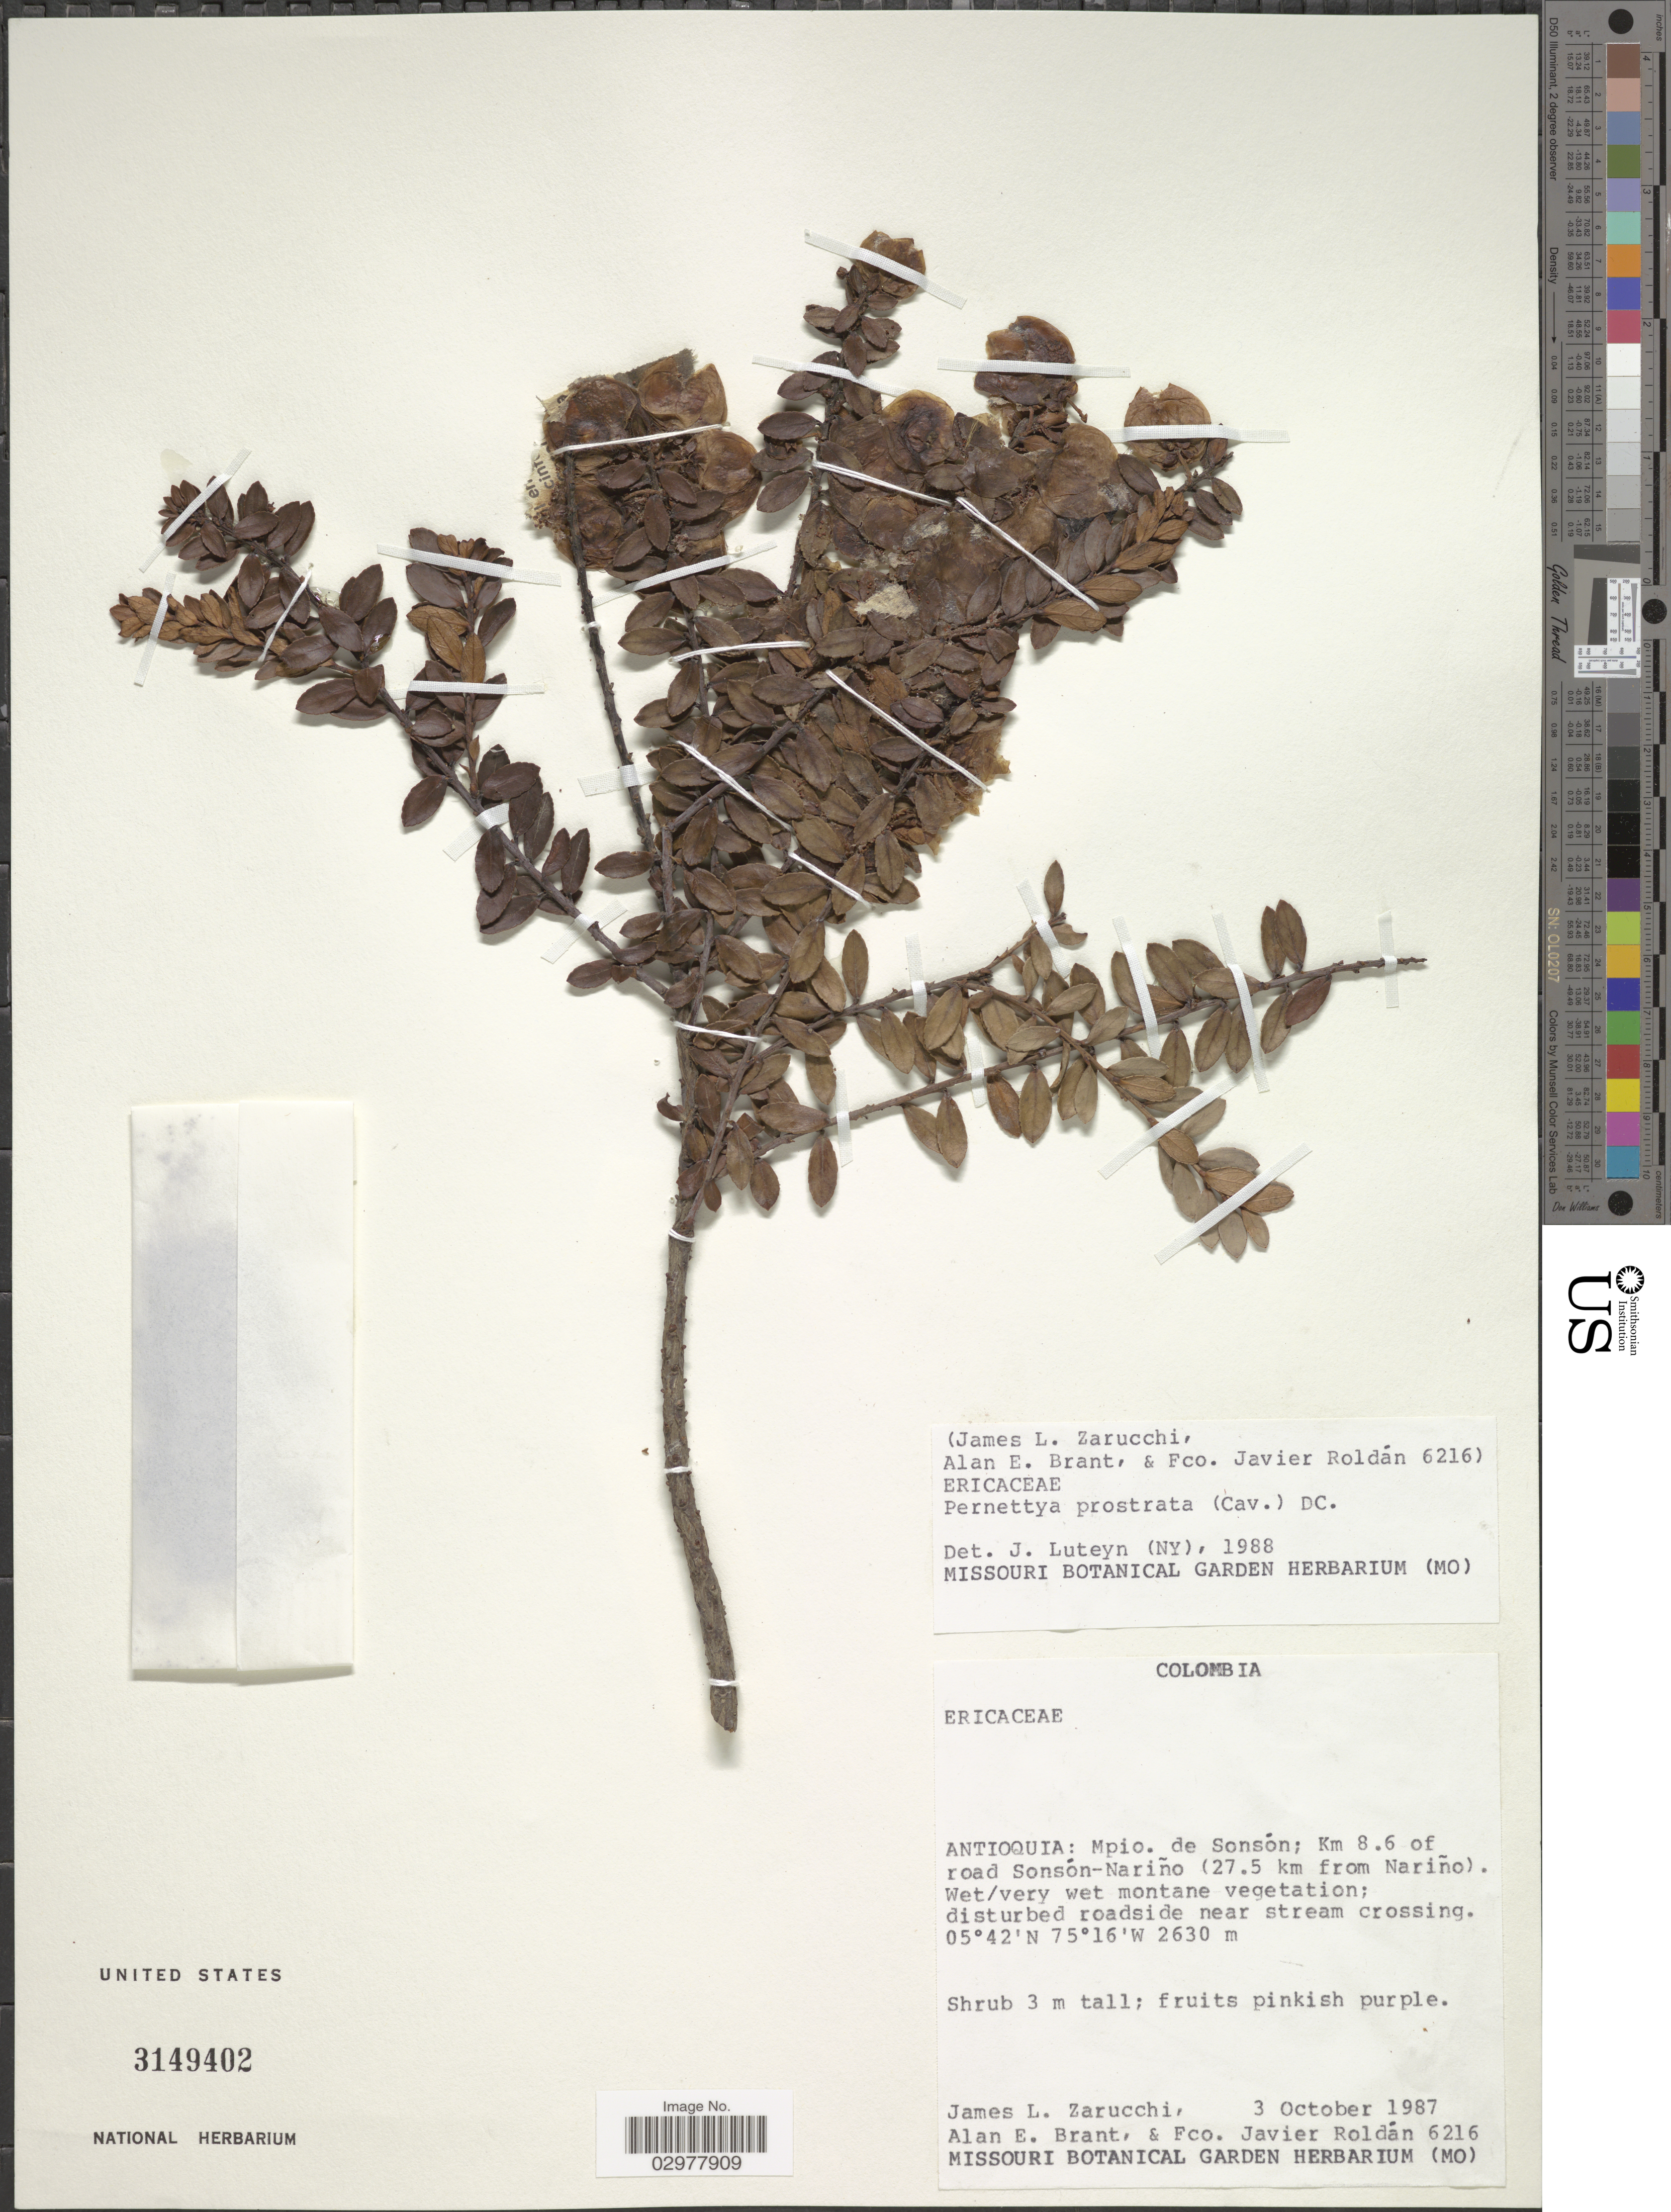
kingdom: Plantae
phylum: Tracheophyta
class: Magnoliopsida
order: Ericales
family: Ericaceae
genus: Pernettya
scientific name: Pernettya prostrata var. euprostrata Sleumer, nom. inval.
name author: Sleumer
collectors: J. L. Zarucchi, A. Brant & F. J. Roldán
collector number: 6216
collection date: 1987-10-03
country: Colombia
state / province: Antioquia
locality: Mpio. de Sonsón; Km 8.6 of road Sonsón-Nariño (27.5 km from Nariño).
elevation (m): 2630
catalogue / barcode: US 3149402